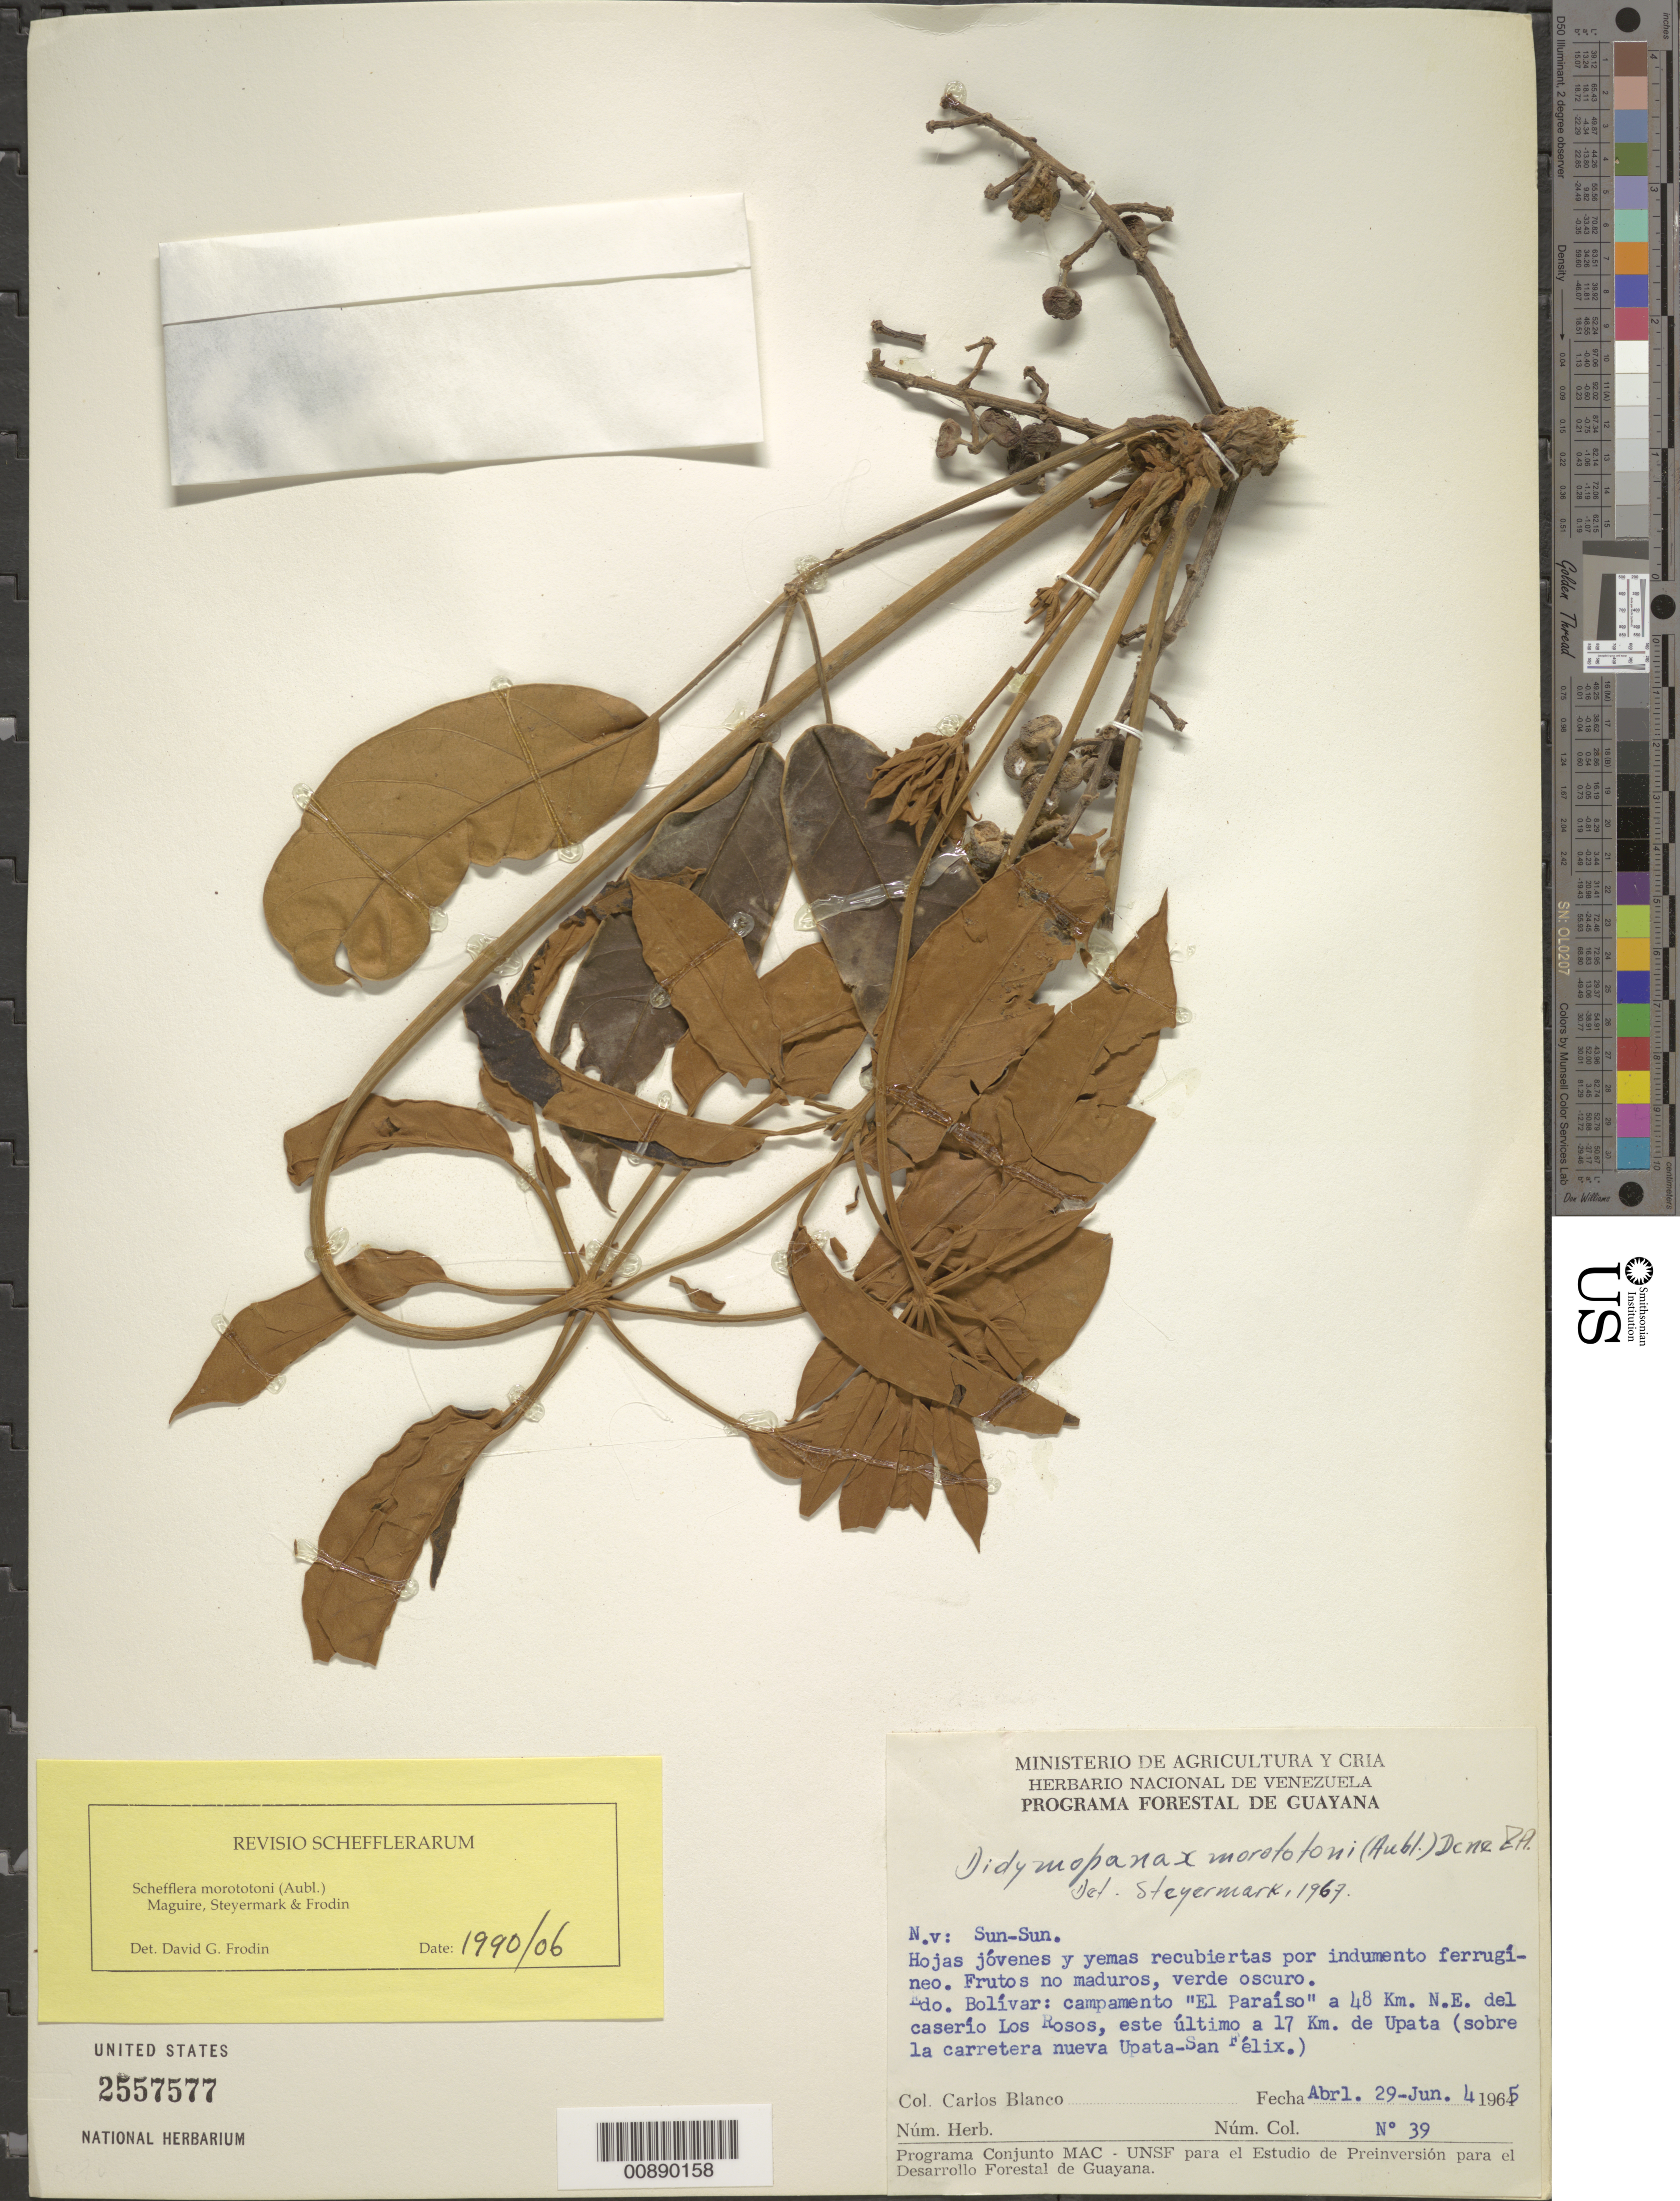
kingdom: Plantae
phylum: Tracheophyta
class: Magnoliopsida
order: Apiales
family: Araliaceae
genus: Schefflera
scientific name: Schefflera morototoni (Aubl.) Maguire, Steyerm. & Frodin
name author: (Aubl.) Maguire et al.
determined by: Frodin, D. G.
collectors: C. A. Blanco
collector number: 39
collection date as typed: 29-Apr-65 to 4-Jun-65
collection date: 1965-04-29/1965-06-04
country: Venezuela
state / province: Bolívar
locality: Campamento "El Paraiso" a 48 km NE del caserío Los Rosos, este ultimo aprox. 17 km de Upata (sobre la carretera nueva Upata-San Felix)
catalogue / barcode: US 2557577